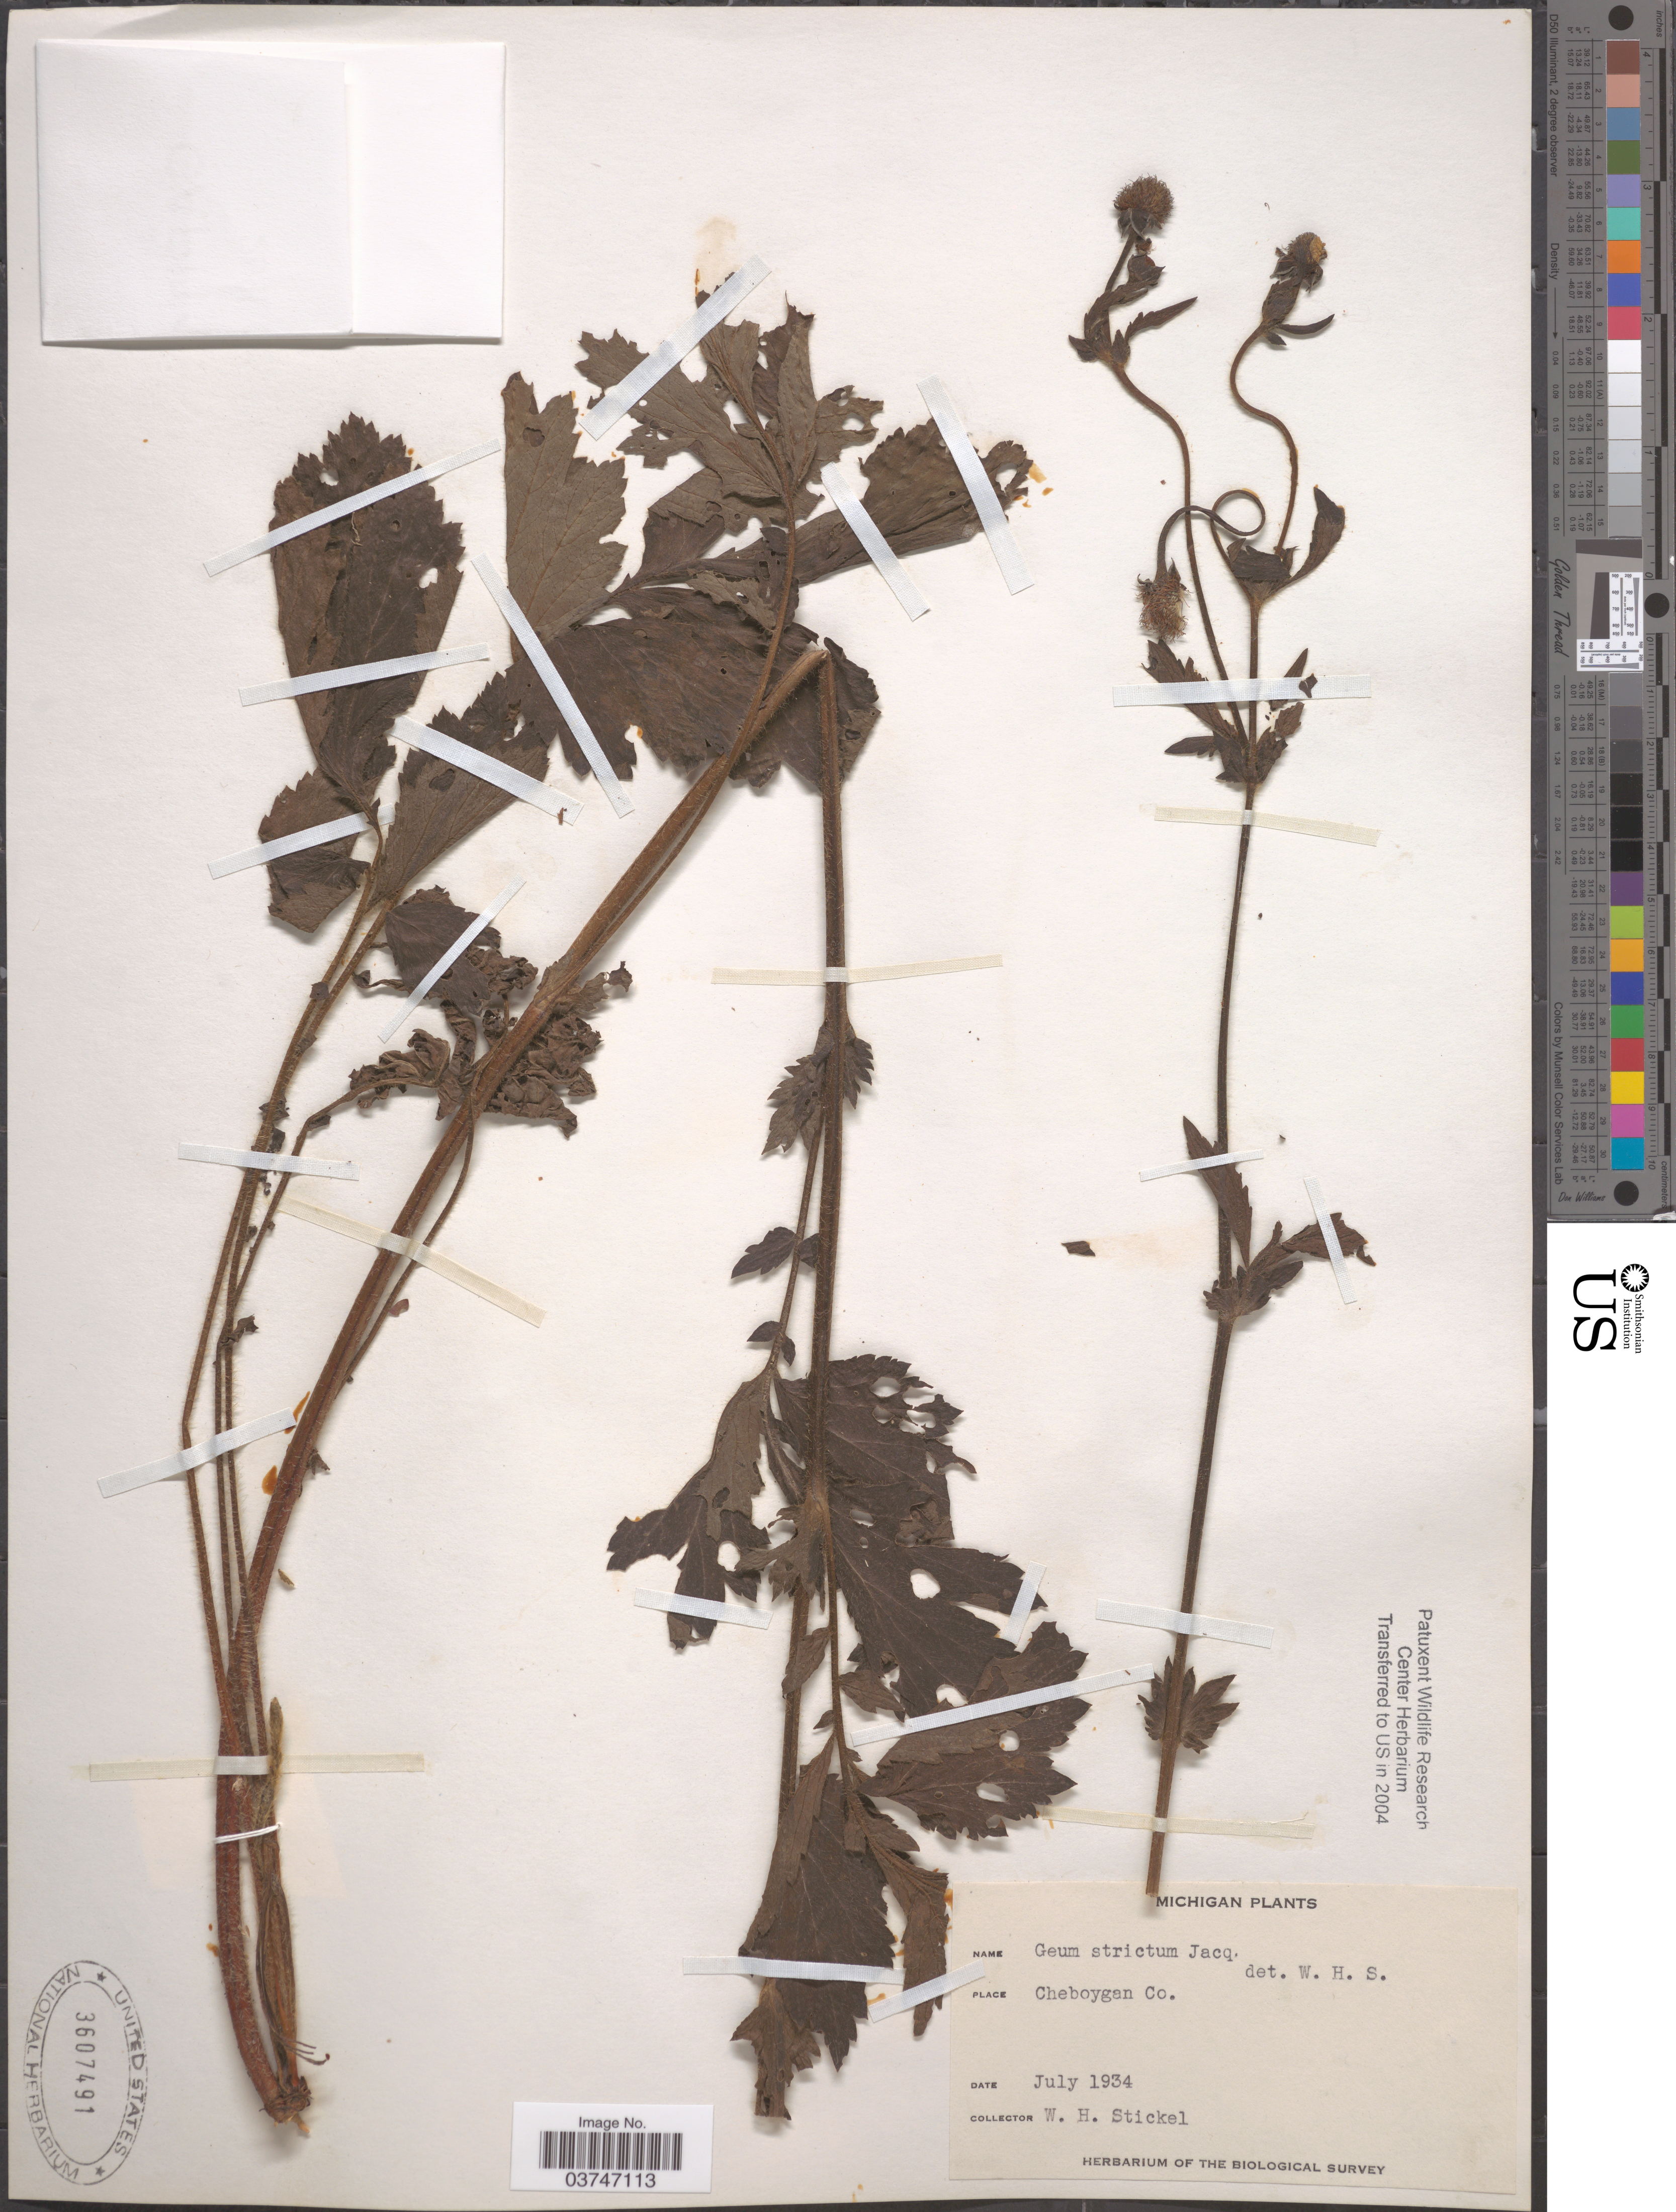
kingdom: Plantae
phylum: Tracheophyta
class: Magnoliopsida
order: Rosales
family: Rosaceae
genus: Geum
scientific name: Geum aleppicum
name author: Jacq.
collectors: W. Stickel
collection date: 1934-07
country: United States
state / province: Michigan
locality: Cheboygan Co.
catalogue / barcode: US 3607491